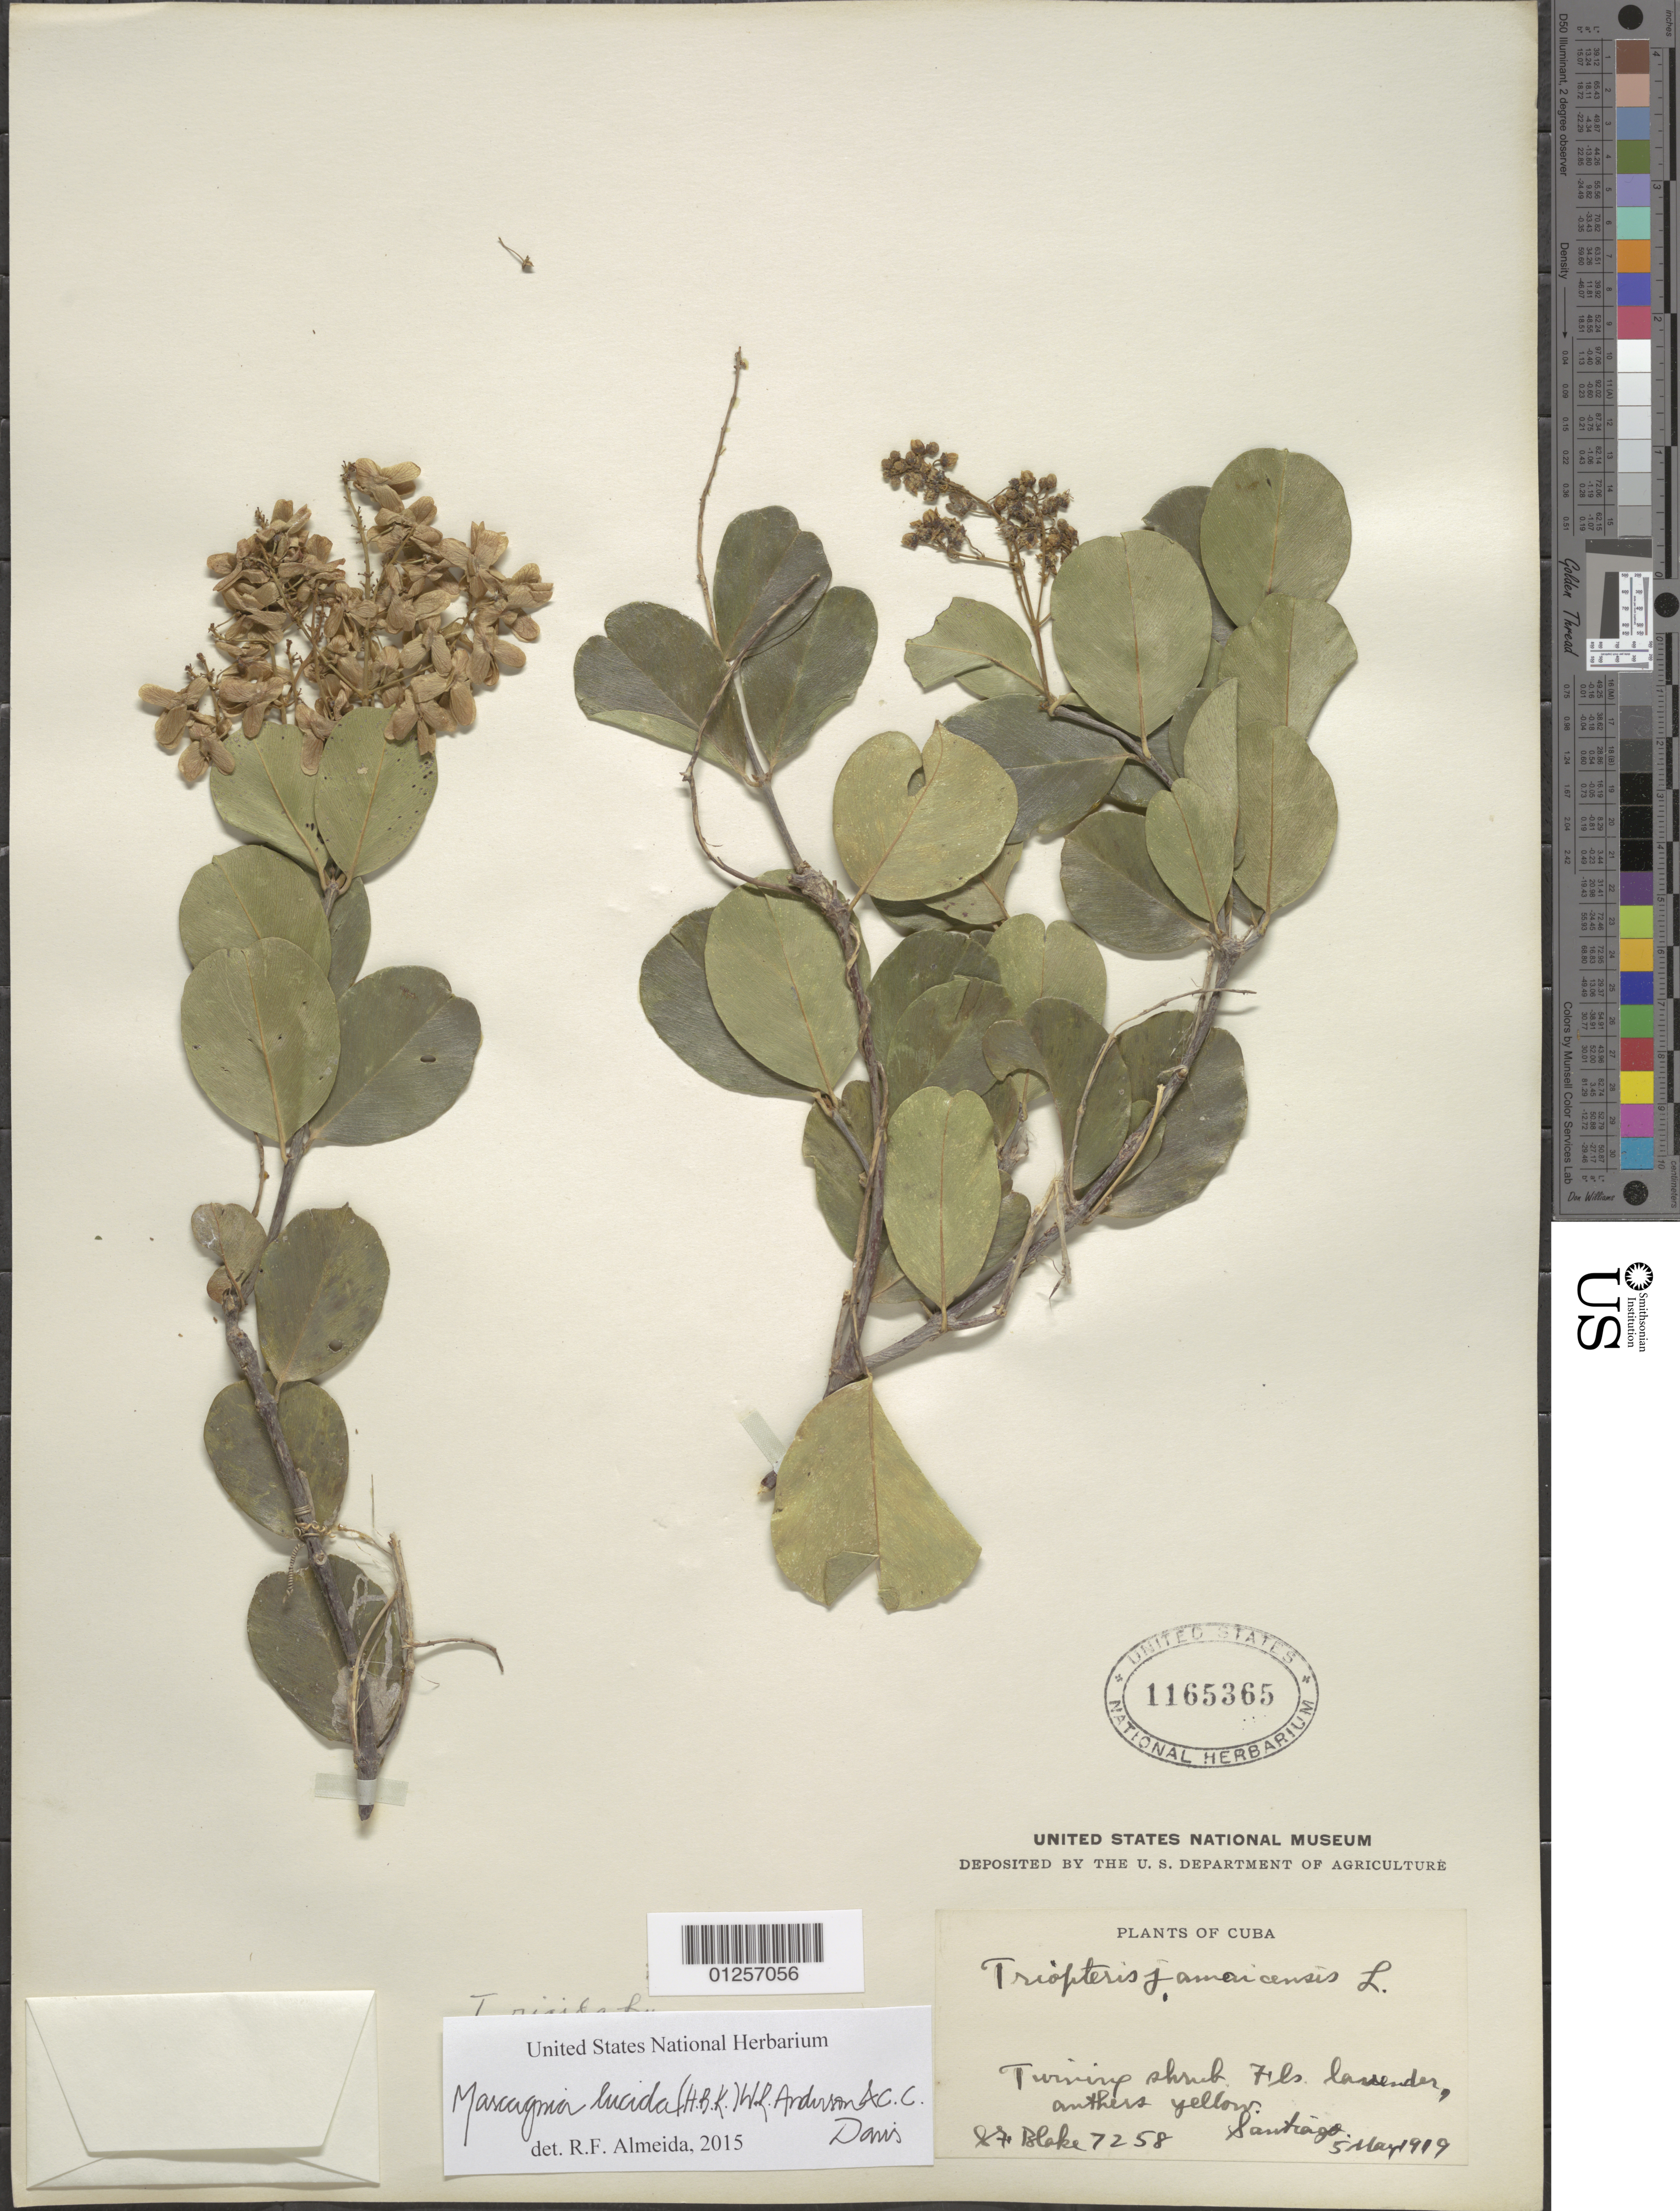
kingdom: Plantae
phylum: Tracheophyta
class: Magnoliopsida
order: Malpighiales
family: Malpighiaceae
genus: Mascagnia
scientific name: Mascagnia lucida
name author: (Kunth) W.R. Anderson & C. Davis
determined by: De Almeida, R. F., (HUEFS), Universidade Estadual de Feira de Santana (BRAZIL)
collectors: S. Blake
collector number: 7258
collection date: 1919-05-05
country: Cuba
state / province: Santiago de Cuba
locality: Santiago.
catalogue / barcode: US 1165365